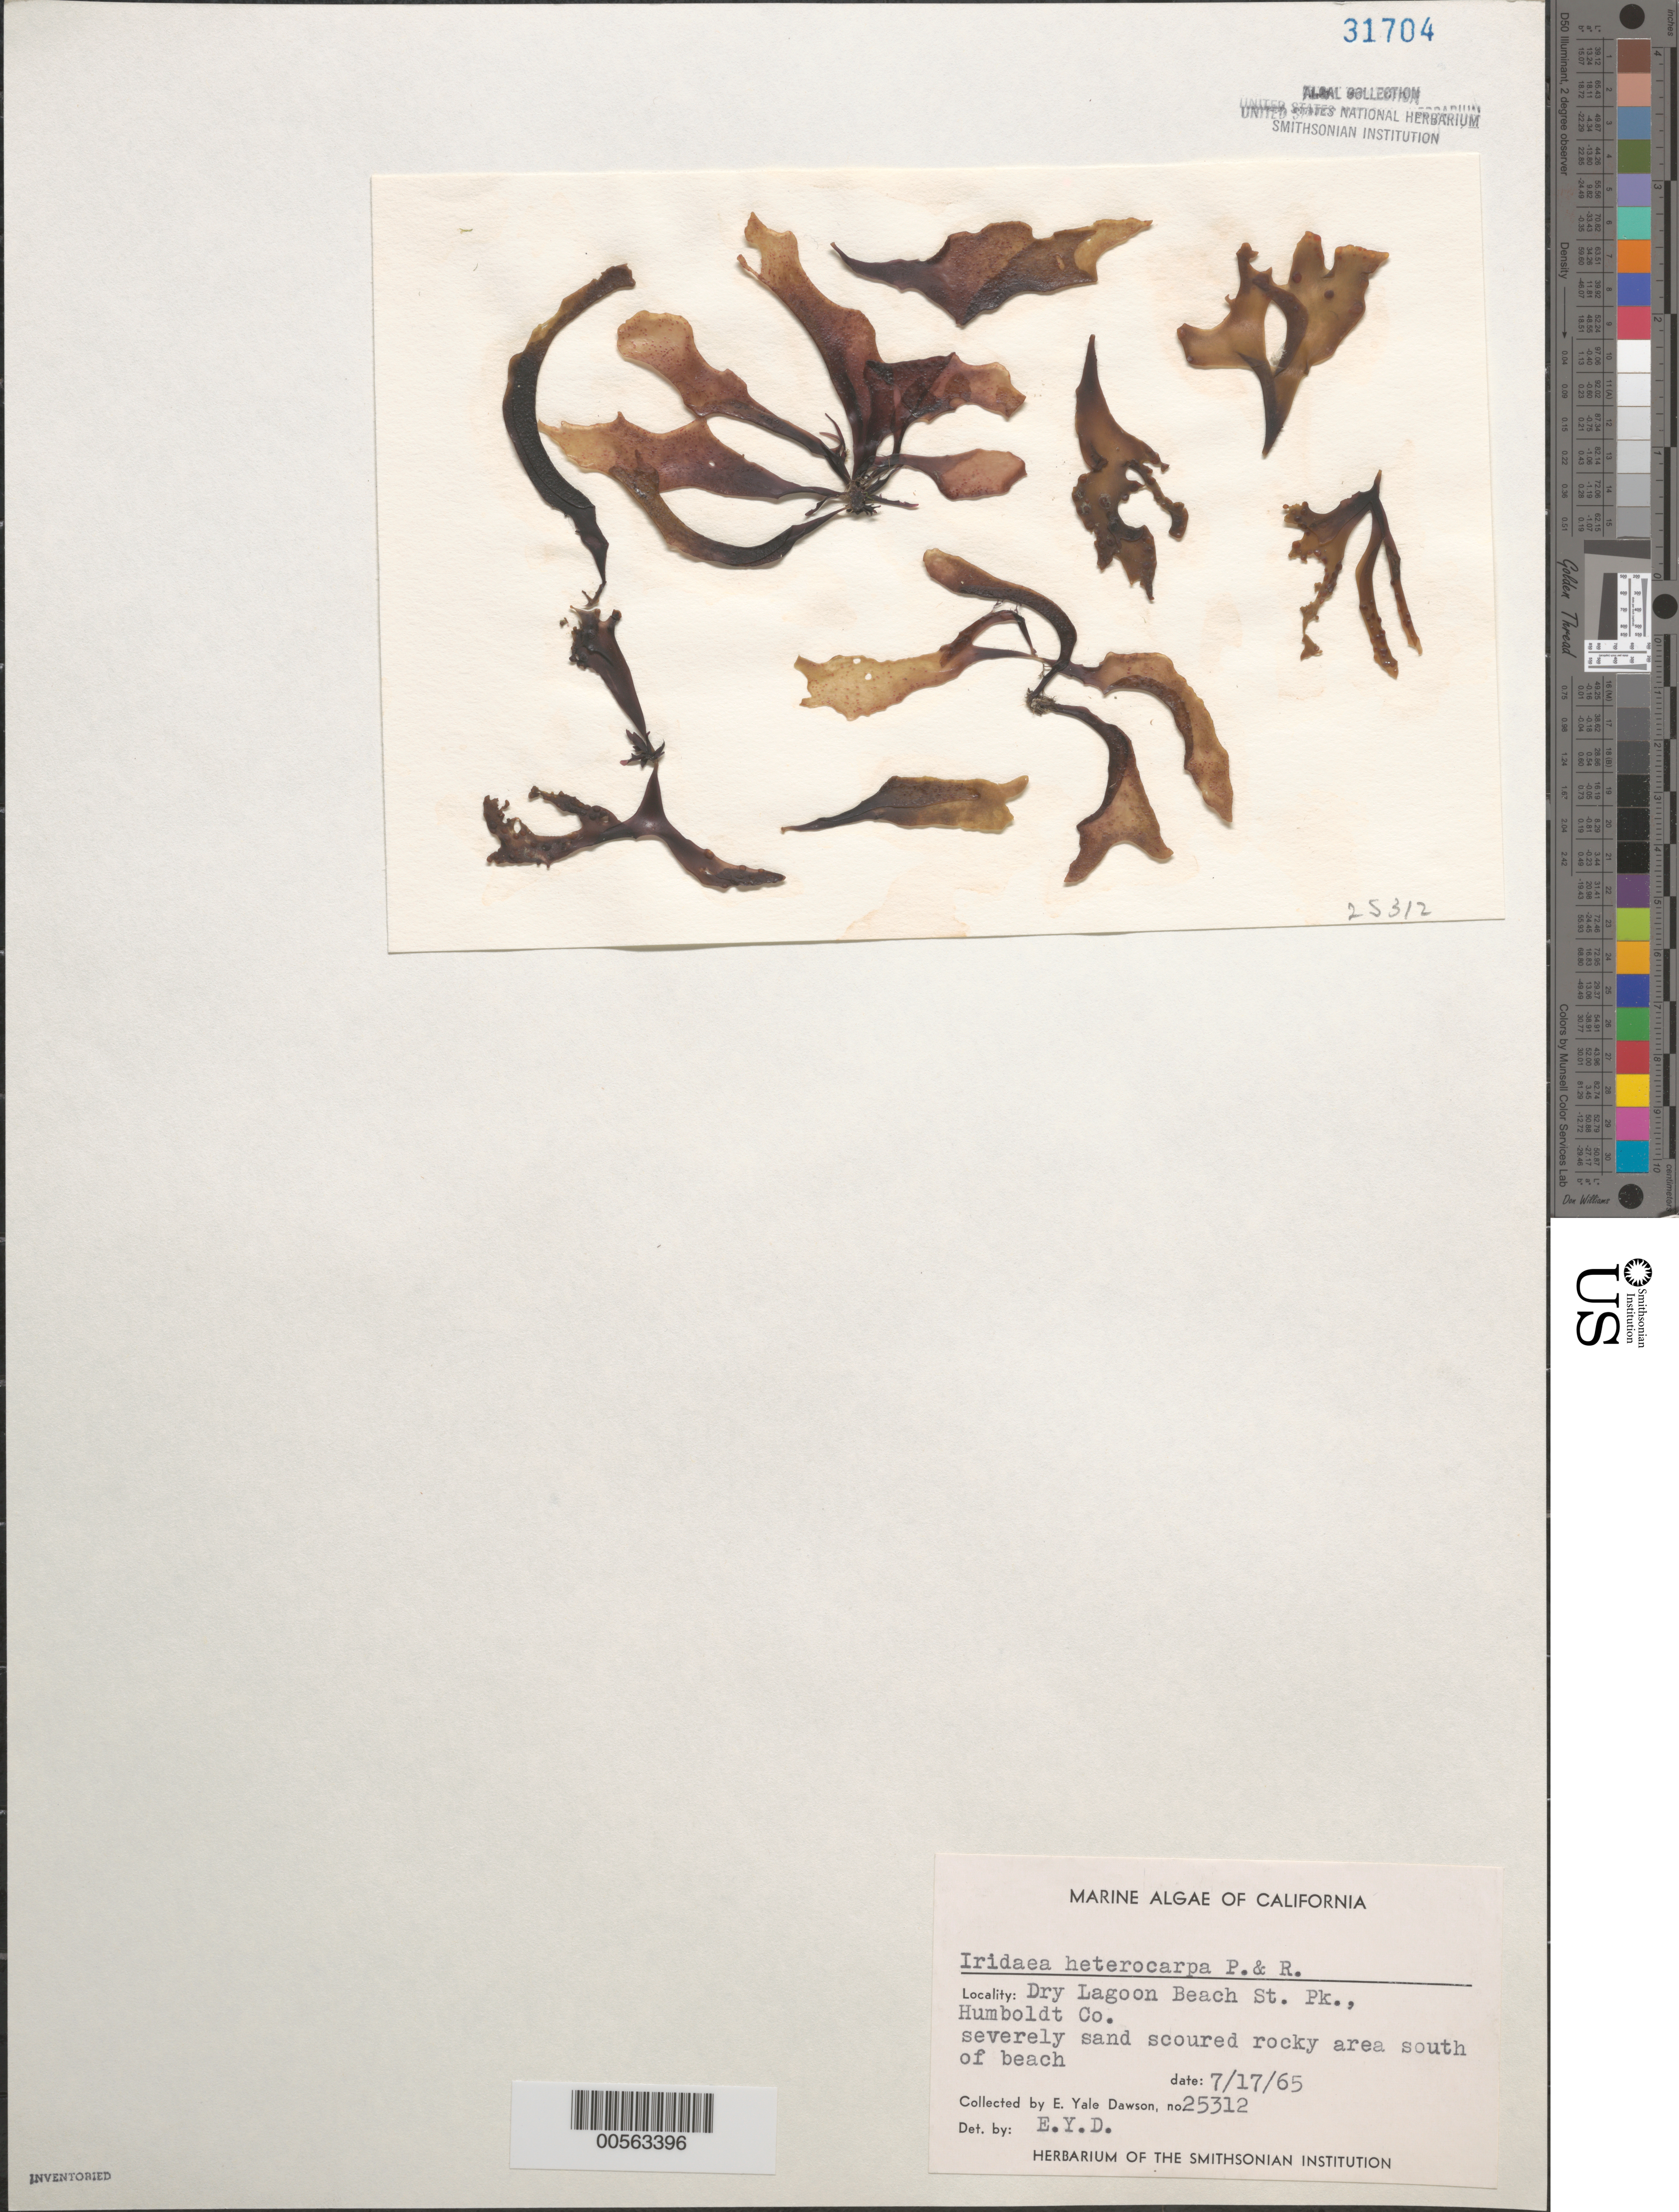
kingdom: Plantae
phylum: Rhodophyta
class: Florideophyceae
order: Gigartinales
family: Gigartinaceae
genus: Chondrus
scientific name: Chondrus crispus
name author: Stackh.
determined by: Algae name updating Project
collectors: E. Y. Dawson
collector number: EYD 25312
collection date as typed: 17 Jul 1965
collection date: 1965-07-17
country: United States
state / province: California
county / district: Humboldt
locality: Dry Lagoon Beach State Park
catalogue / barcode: US 31704